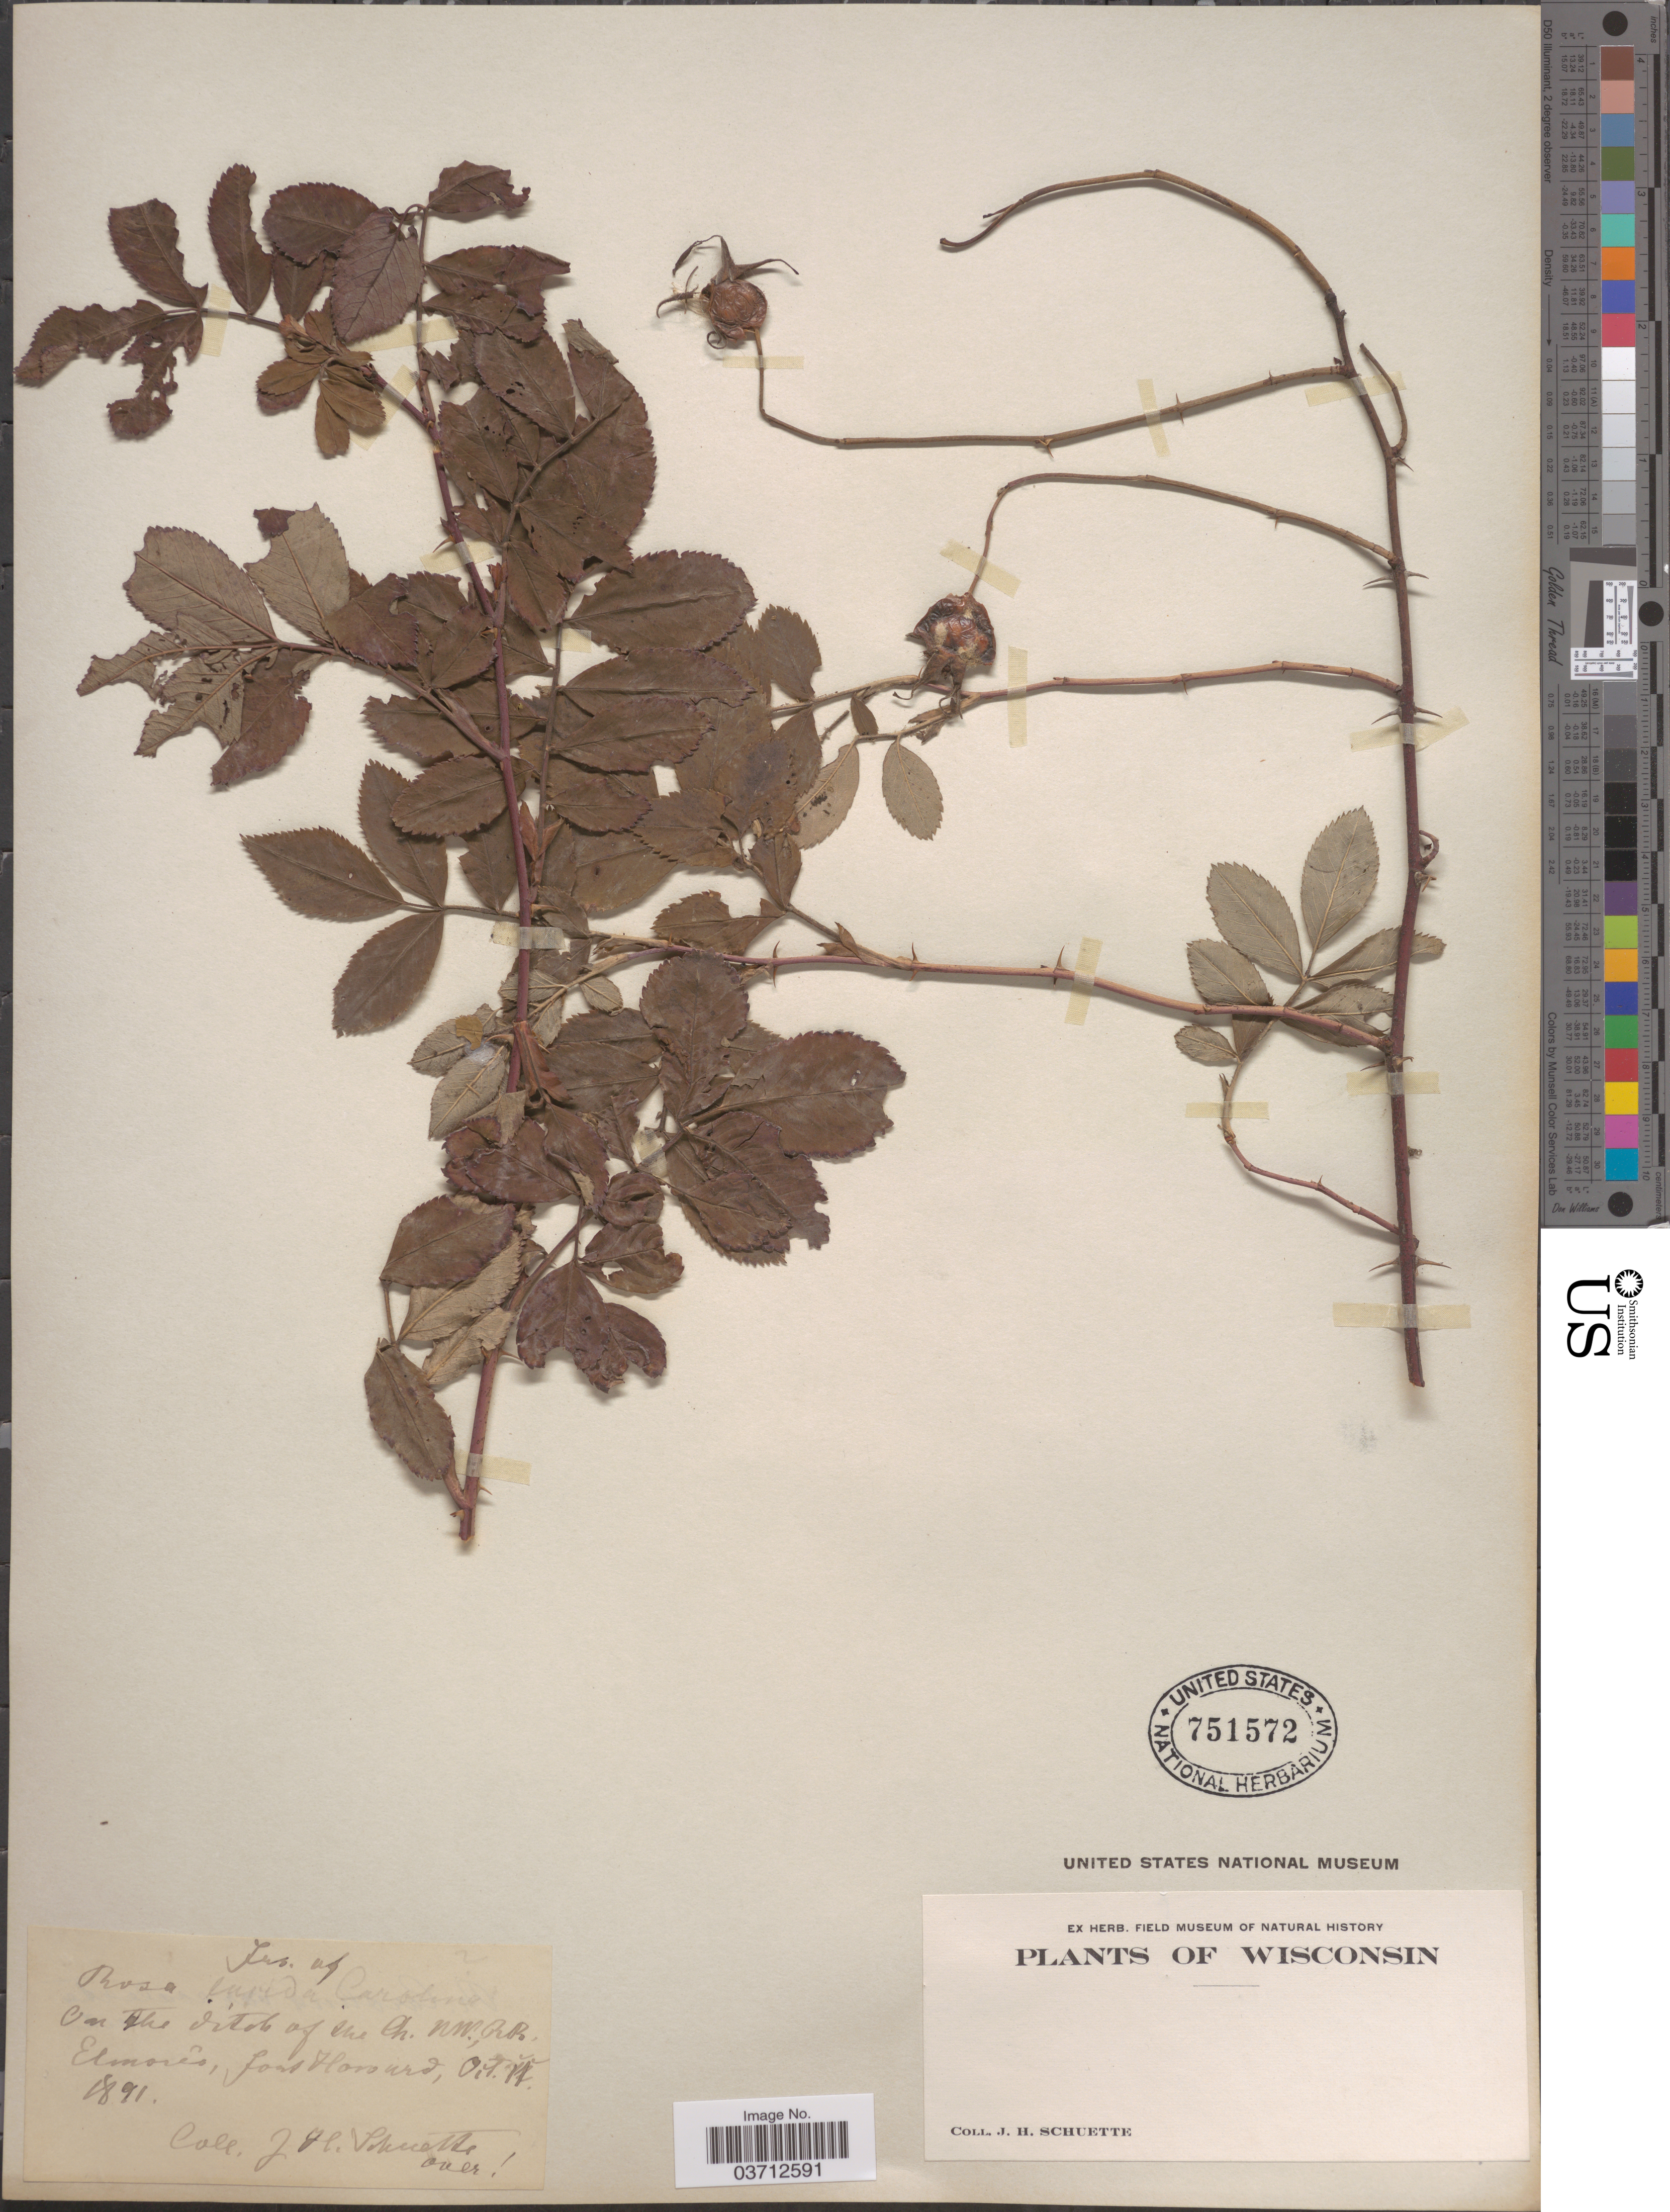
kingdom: Plantae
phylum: Tracheophyta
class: Magnoliopsida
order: Rosales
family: Rosaceae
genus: Rosa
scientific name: Rosa sp.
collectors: J. H. Schuette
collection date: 1891-10-11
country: United States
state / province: Wisconsin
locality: On the ditch of the Ch. NW., RR [Chicago and North Western Railroad]. Elmore's, Fort Howard.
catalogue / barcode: US 751572